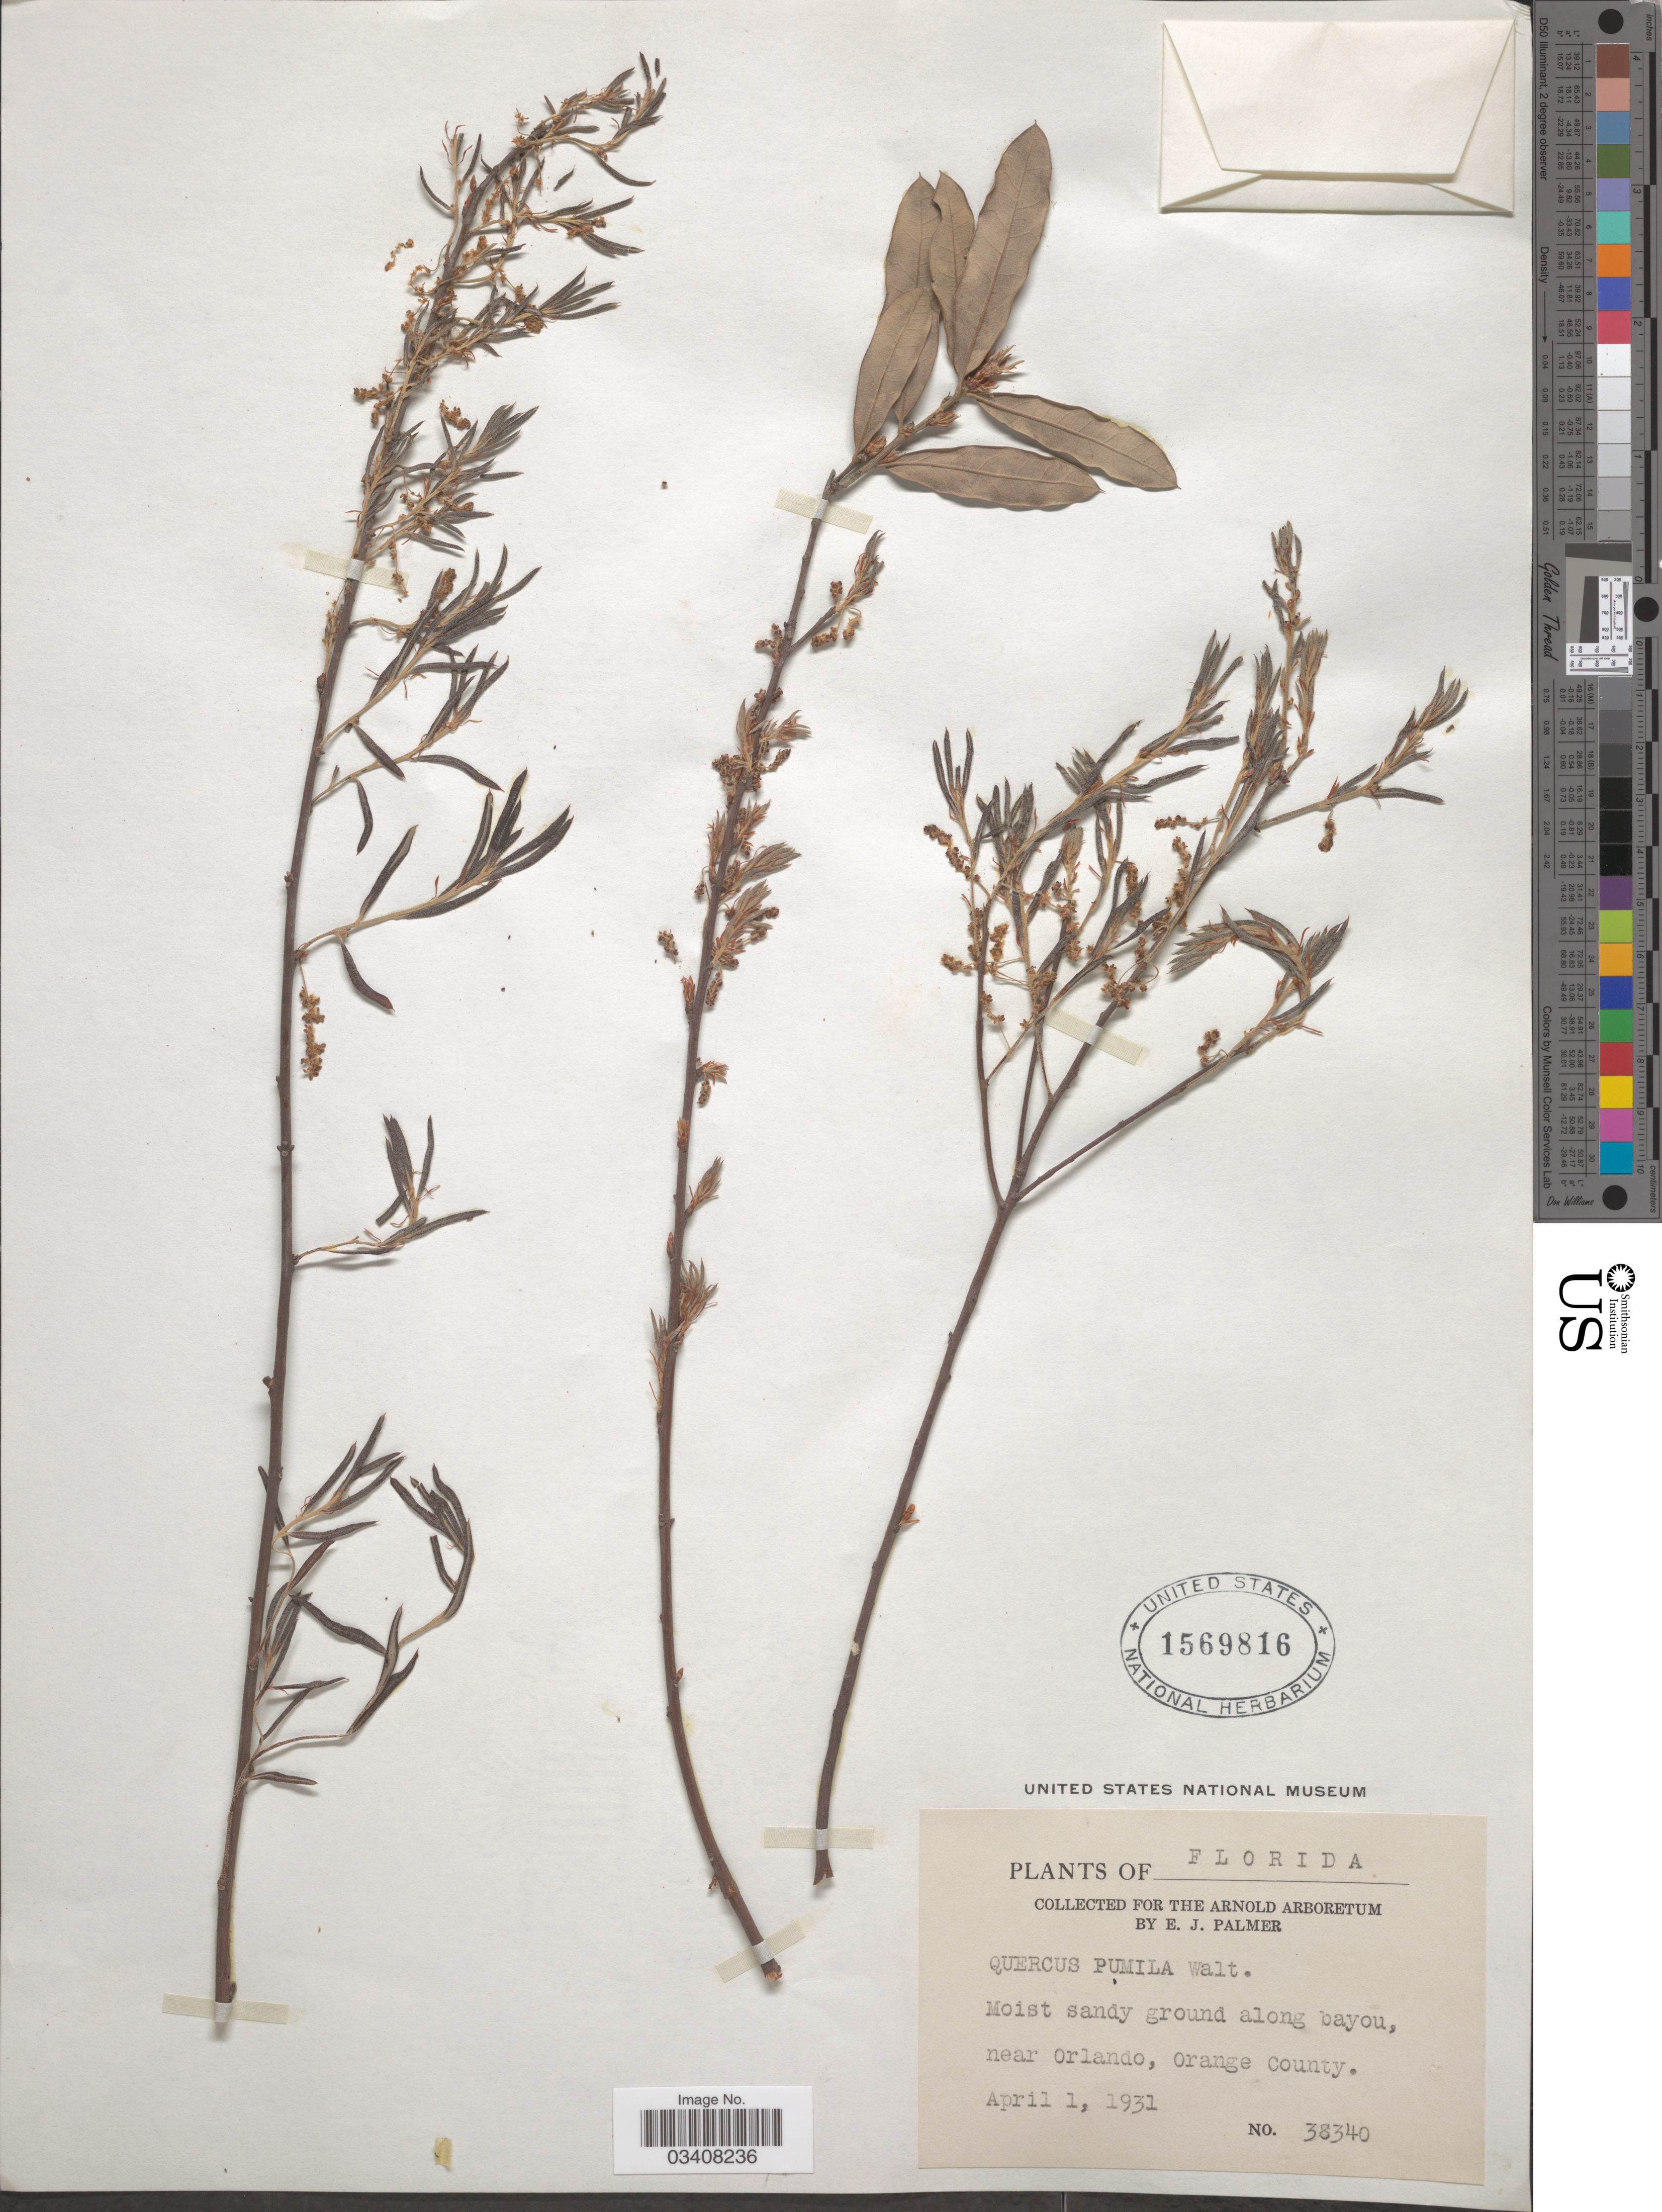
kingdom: Plantae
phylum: Tracheophyta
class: Magnoliopsida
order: Fagales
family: Fagaceae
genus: Quercus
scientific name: Quercus pumila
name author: Walter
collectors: E. J. Palmer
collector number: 38340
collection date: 1931-04-01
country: United States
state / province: Florida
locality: Ground along bayou, near Orlando, Orange County.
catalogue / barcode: US 1569816